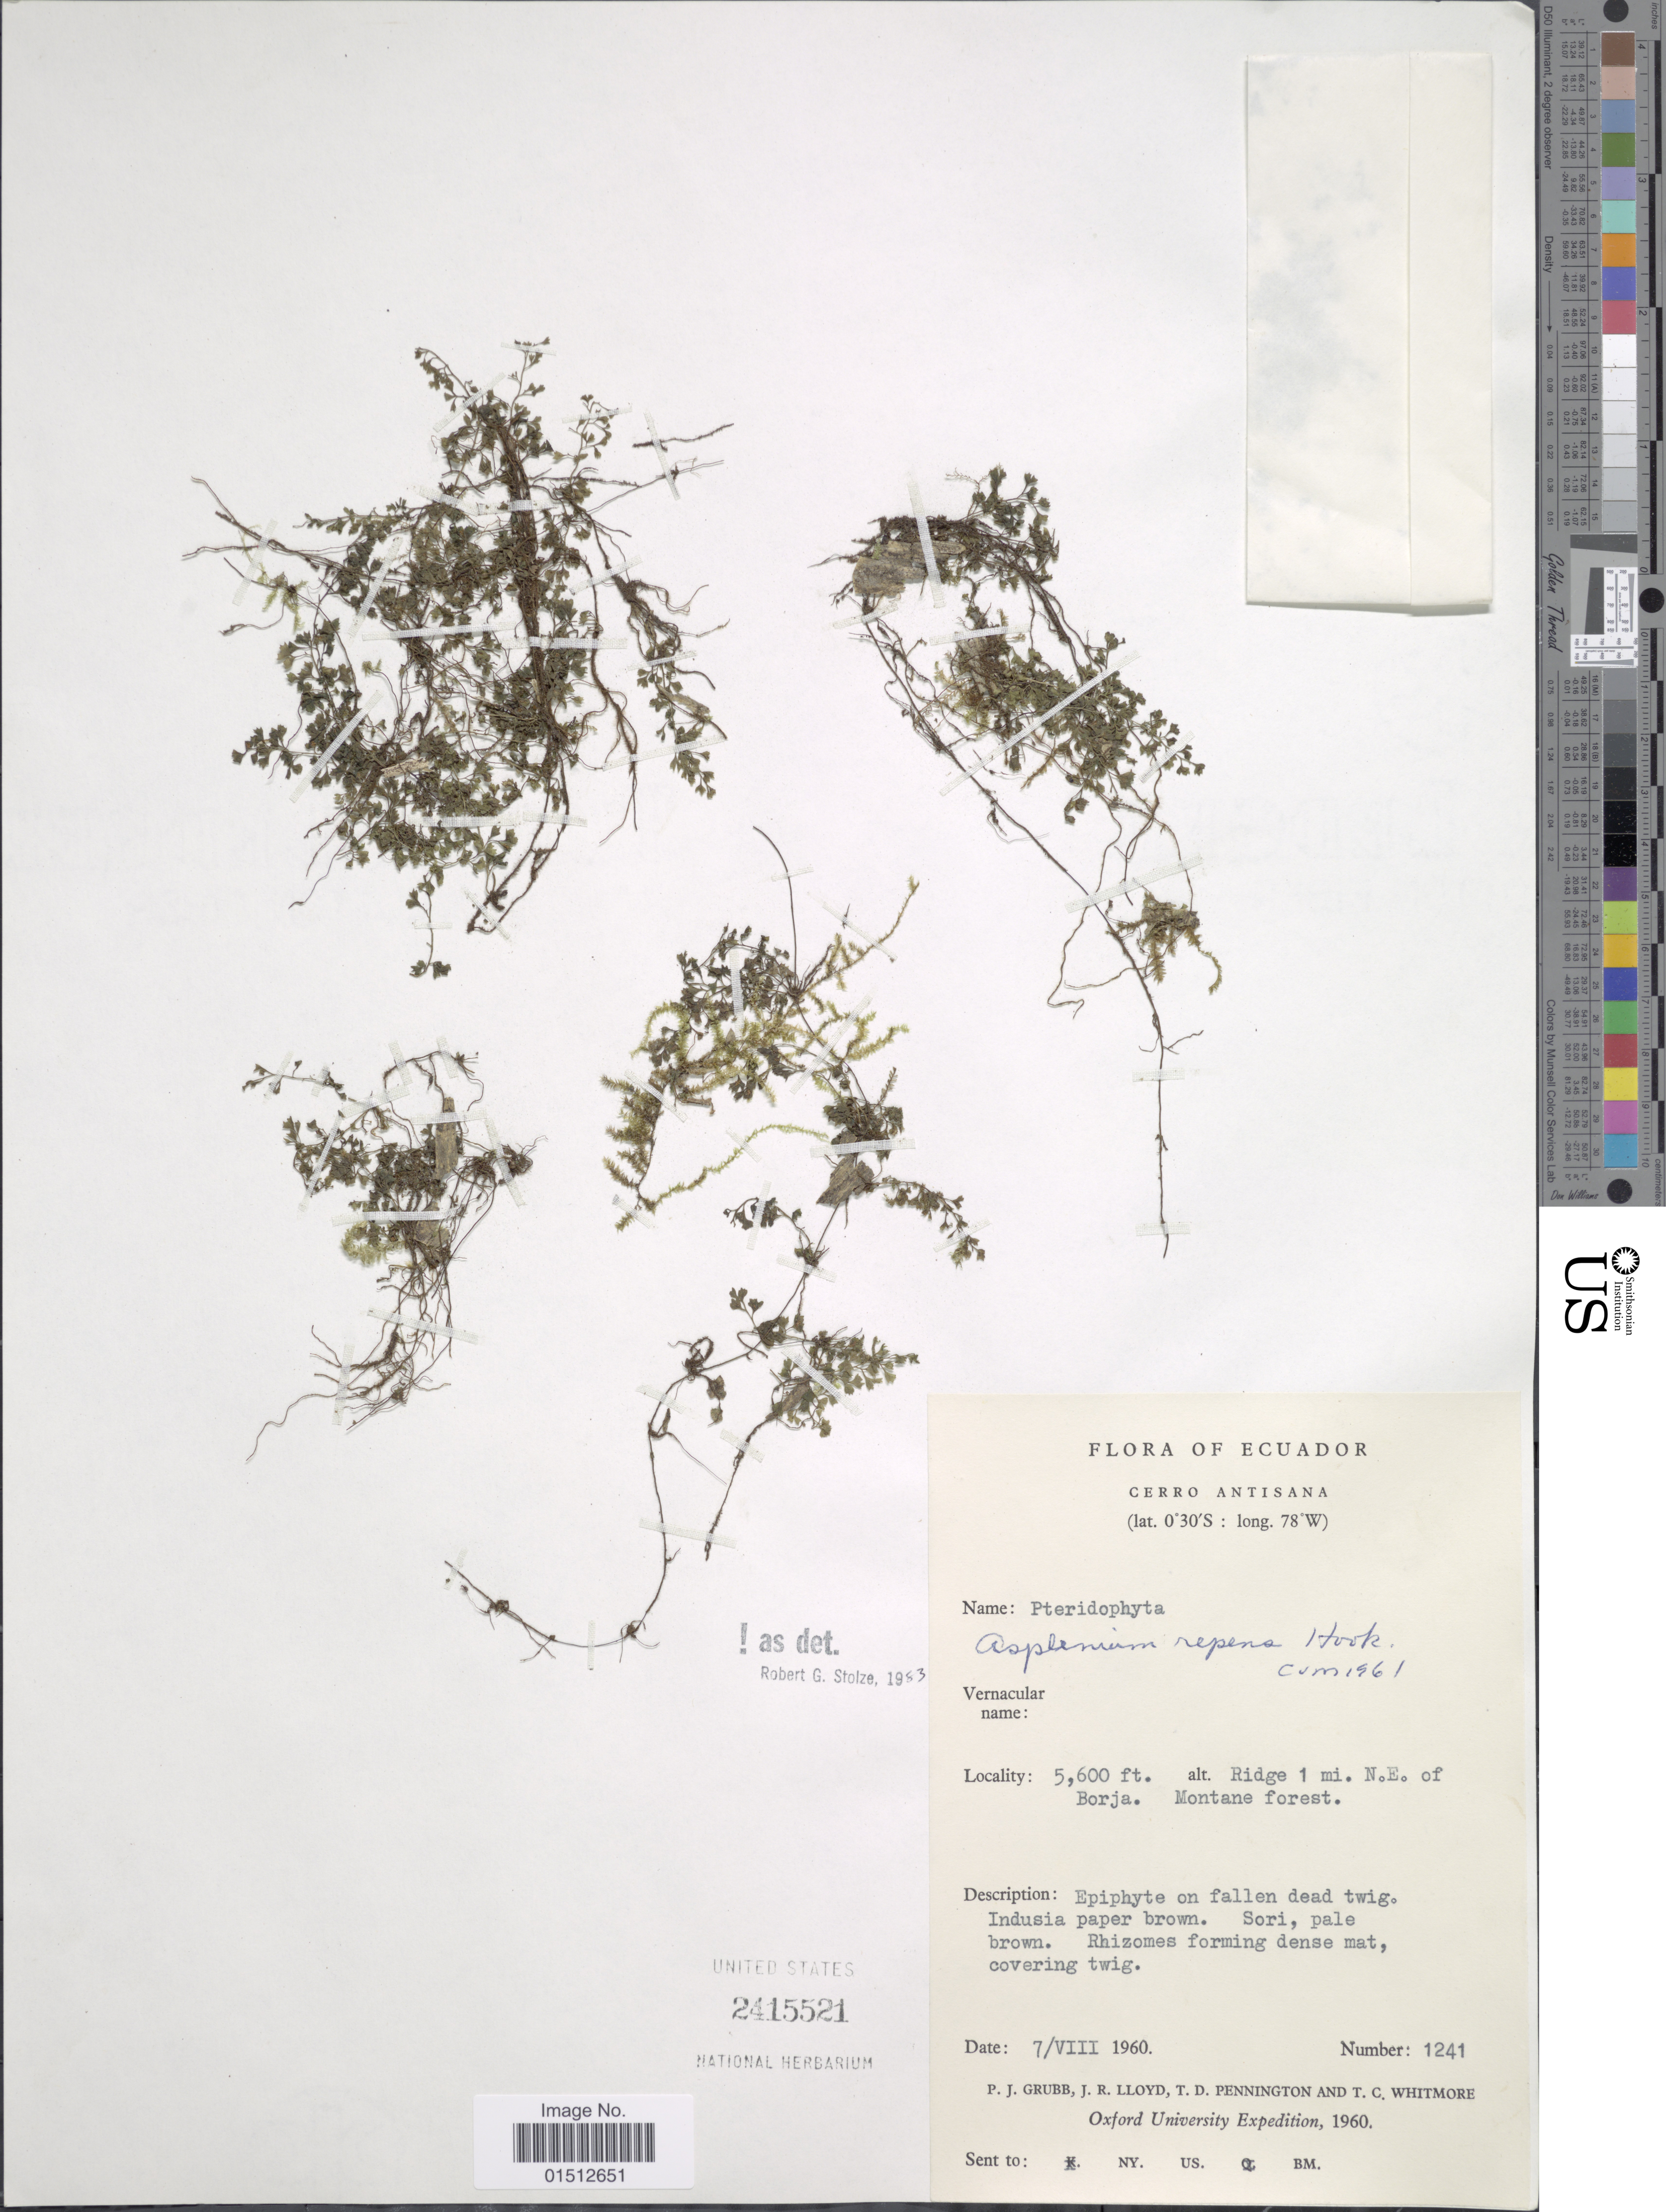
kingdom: Plantae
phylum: Tracheophyta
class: Polypodiopsida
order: Polypodiales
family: Aspleniaceae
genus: Asplenium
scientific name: Asplenium repens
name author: Hook.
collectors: P. J. Grubb, J. R. Lloyd, T. D. Pennington & T. C. Whitmore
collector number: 1241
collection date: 1960-08-07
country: Ecuador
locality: Ecuador, Cerro Antisana. Ridge 1 mi. N.E. of Borja.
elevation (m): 1707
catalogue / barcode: US 2415521